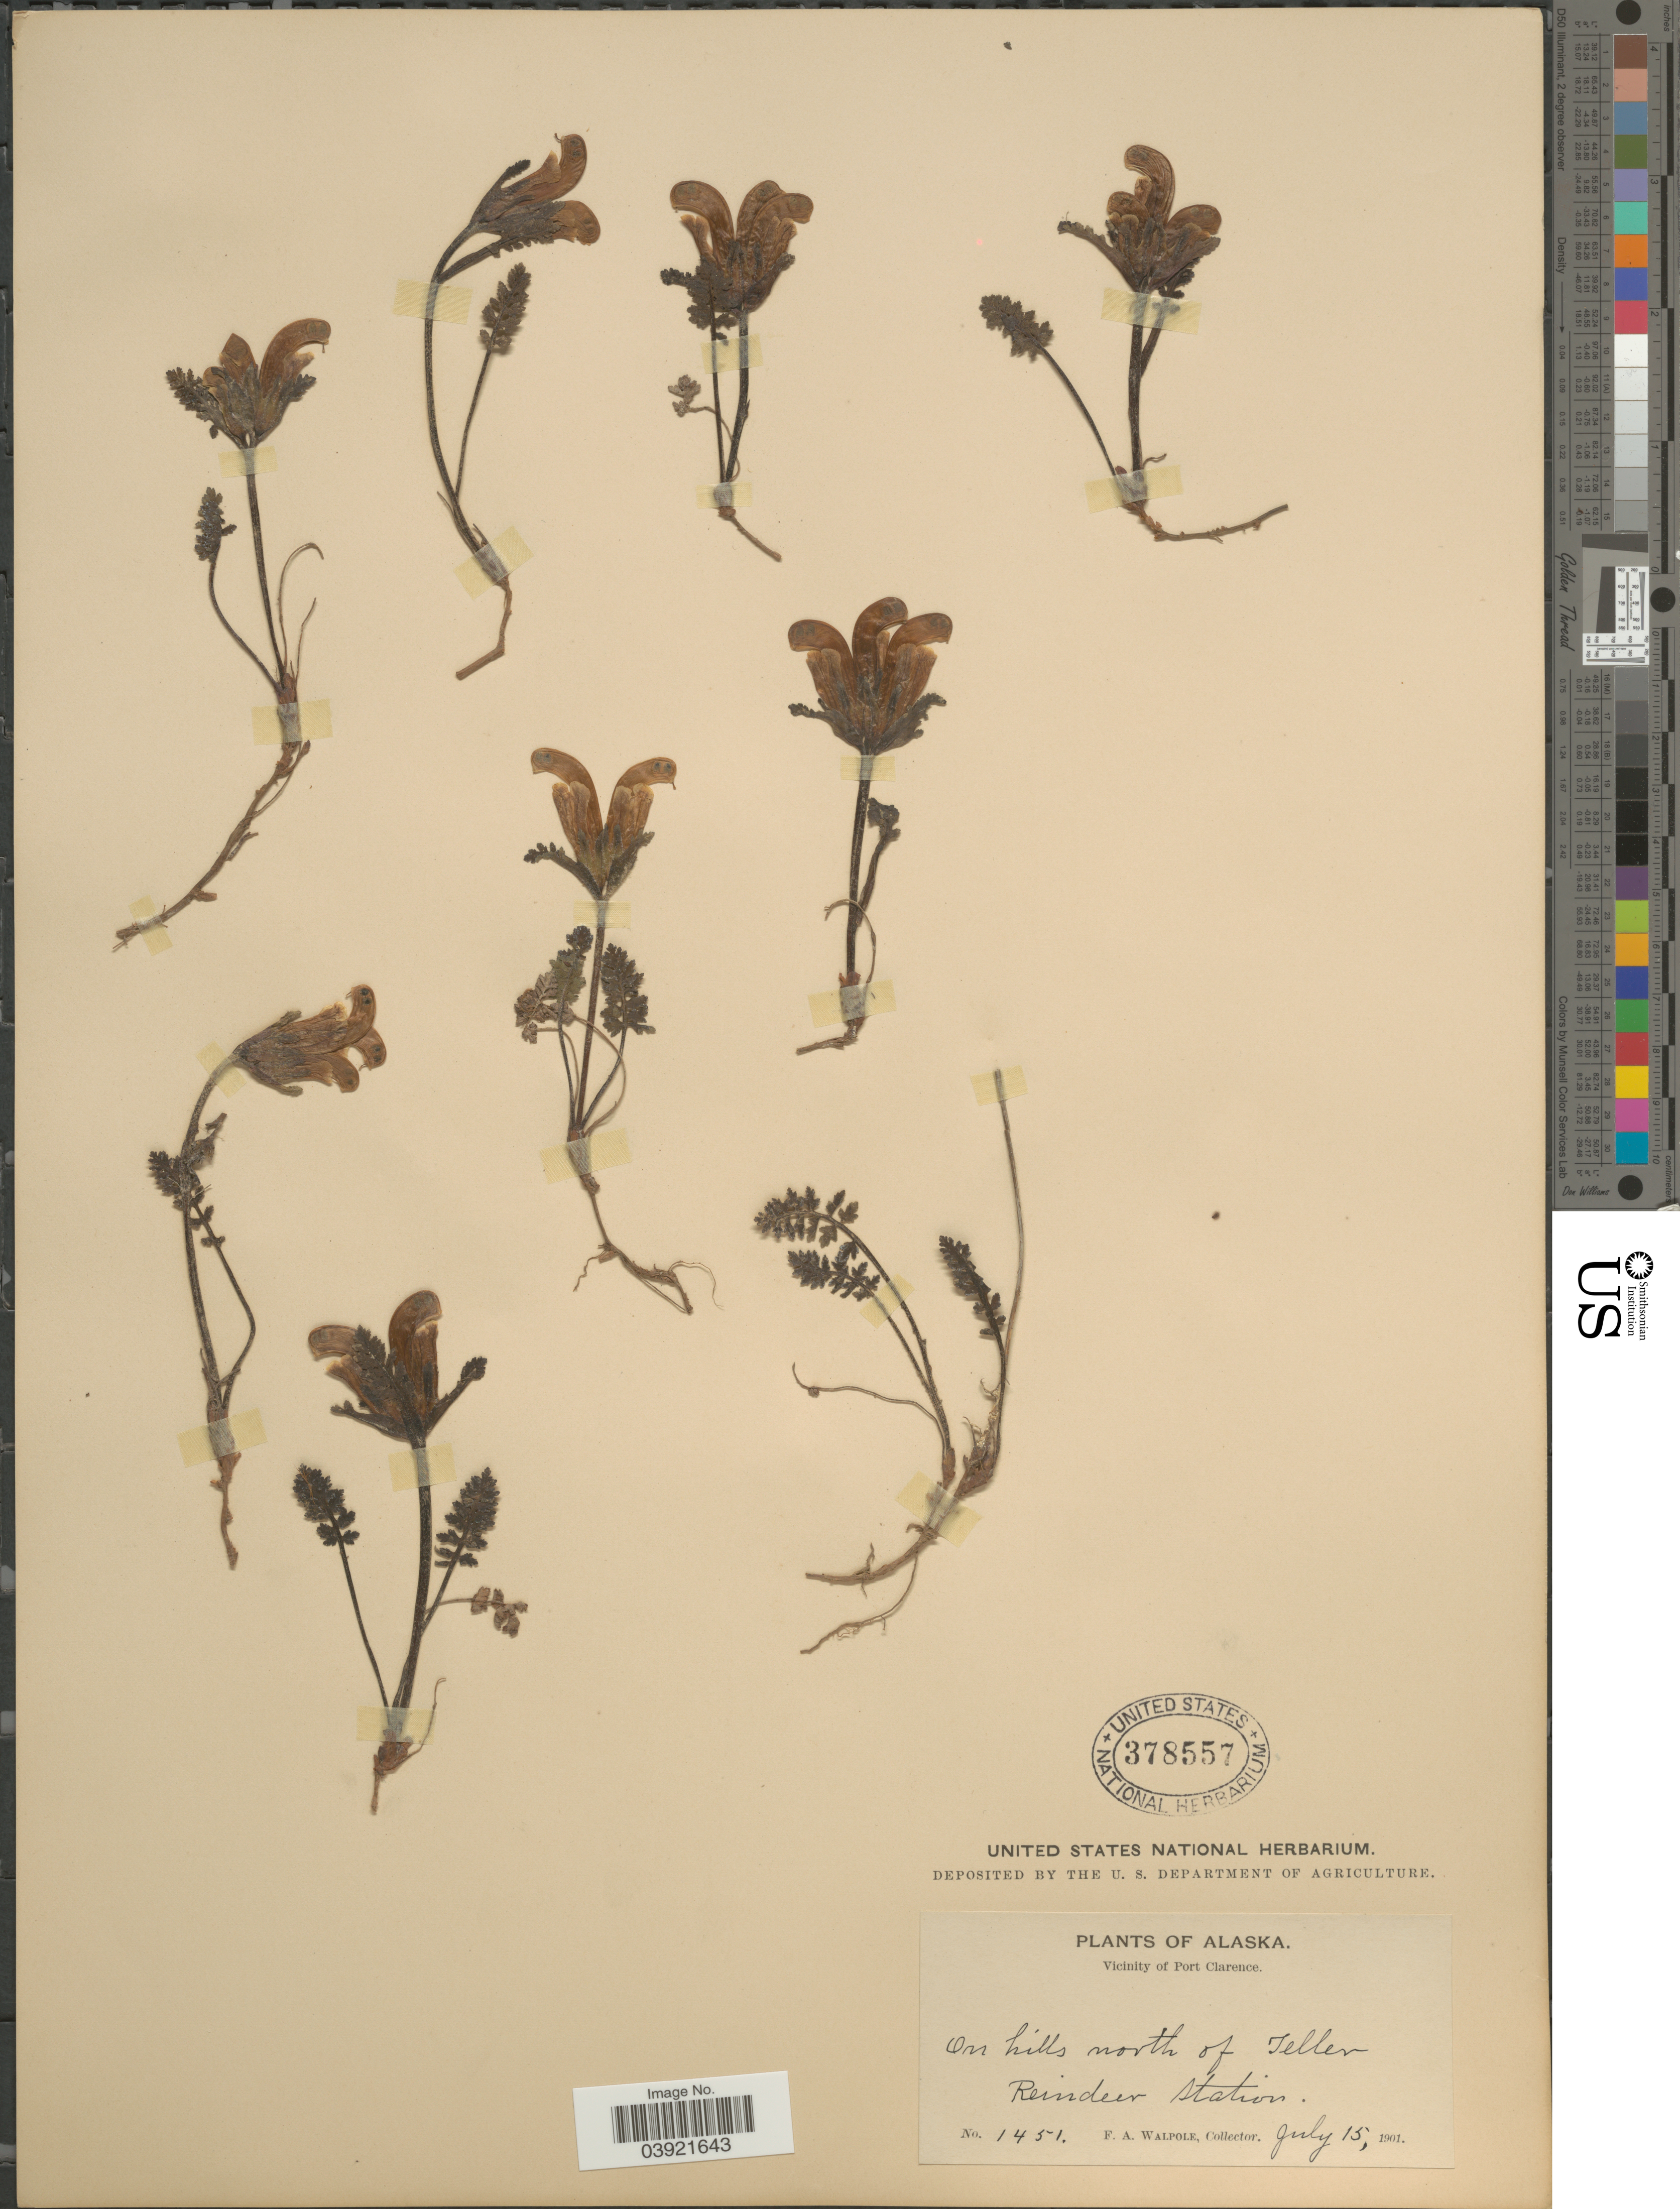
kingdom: Plantae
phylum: Tracheophyta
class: Magnoliopsida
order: Lamiales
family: Orobanchaceae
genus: Pedicularis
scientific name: Pedicularis capitata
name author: Adams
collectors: F. Walpole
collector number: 1451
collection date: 1901-07-15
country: United States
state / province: Alaska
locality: Vicinity of Port Clarence. On hills north of Teller Reindeer Station.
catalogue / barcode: US 378557